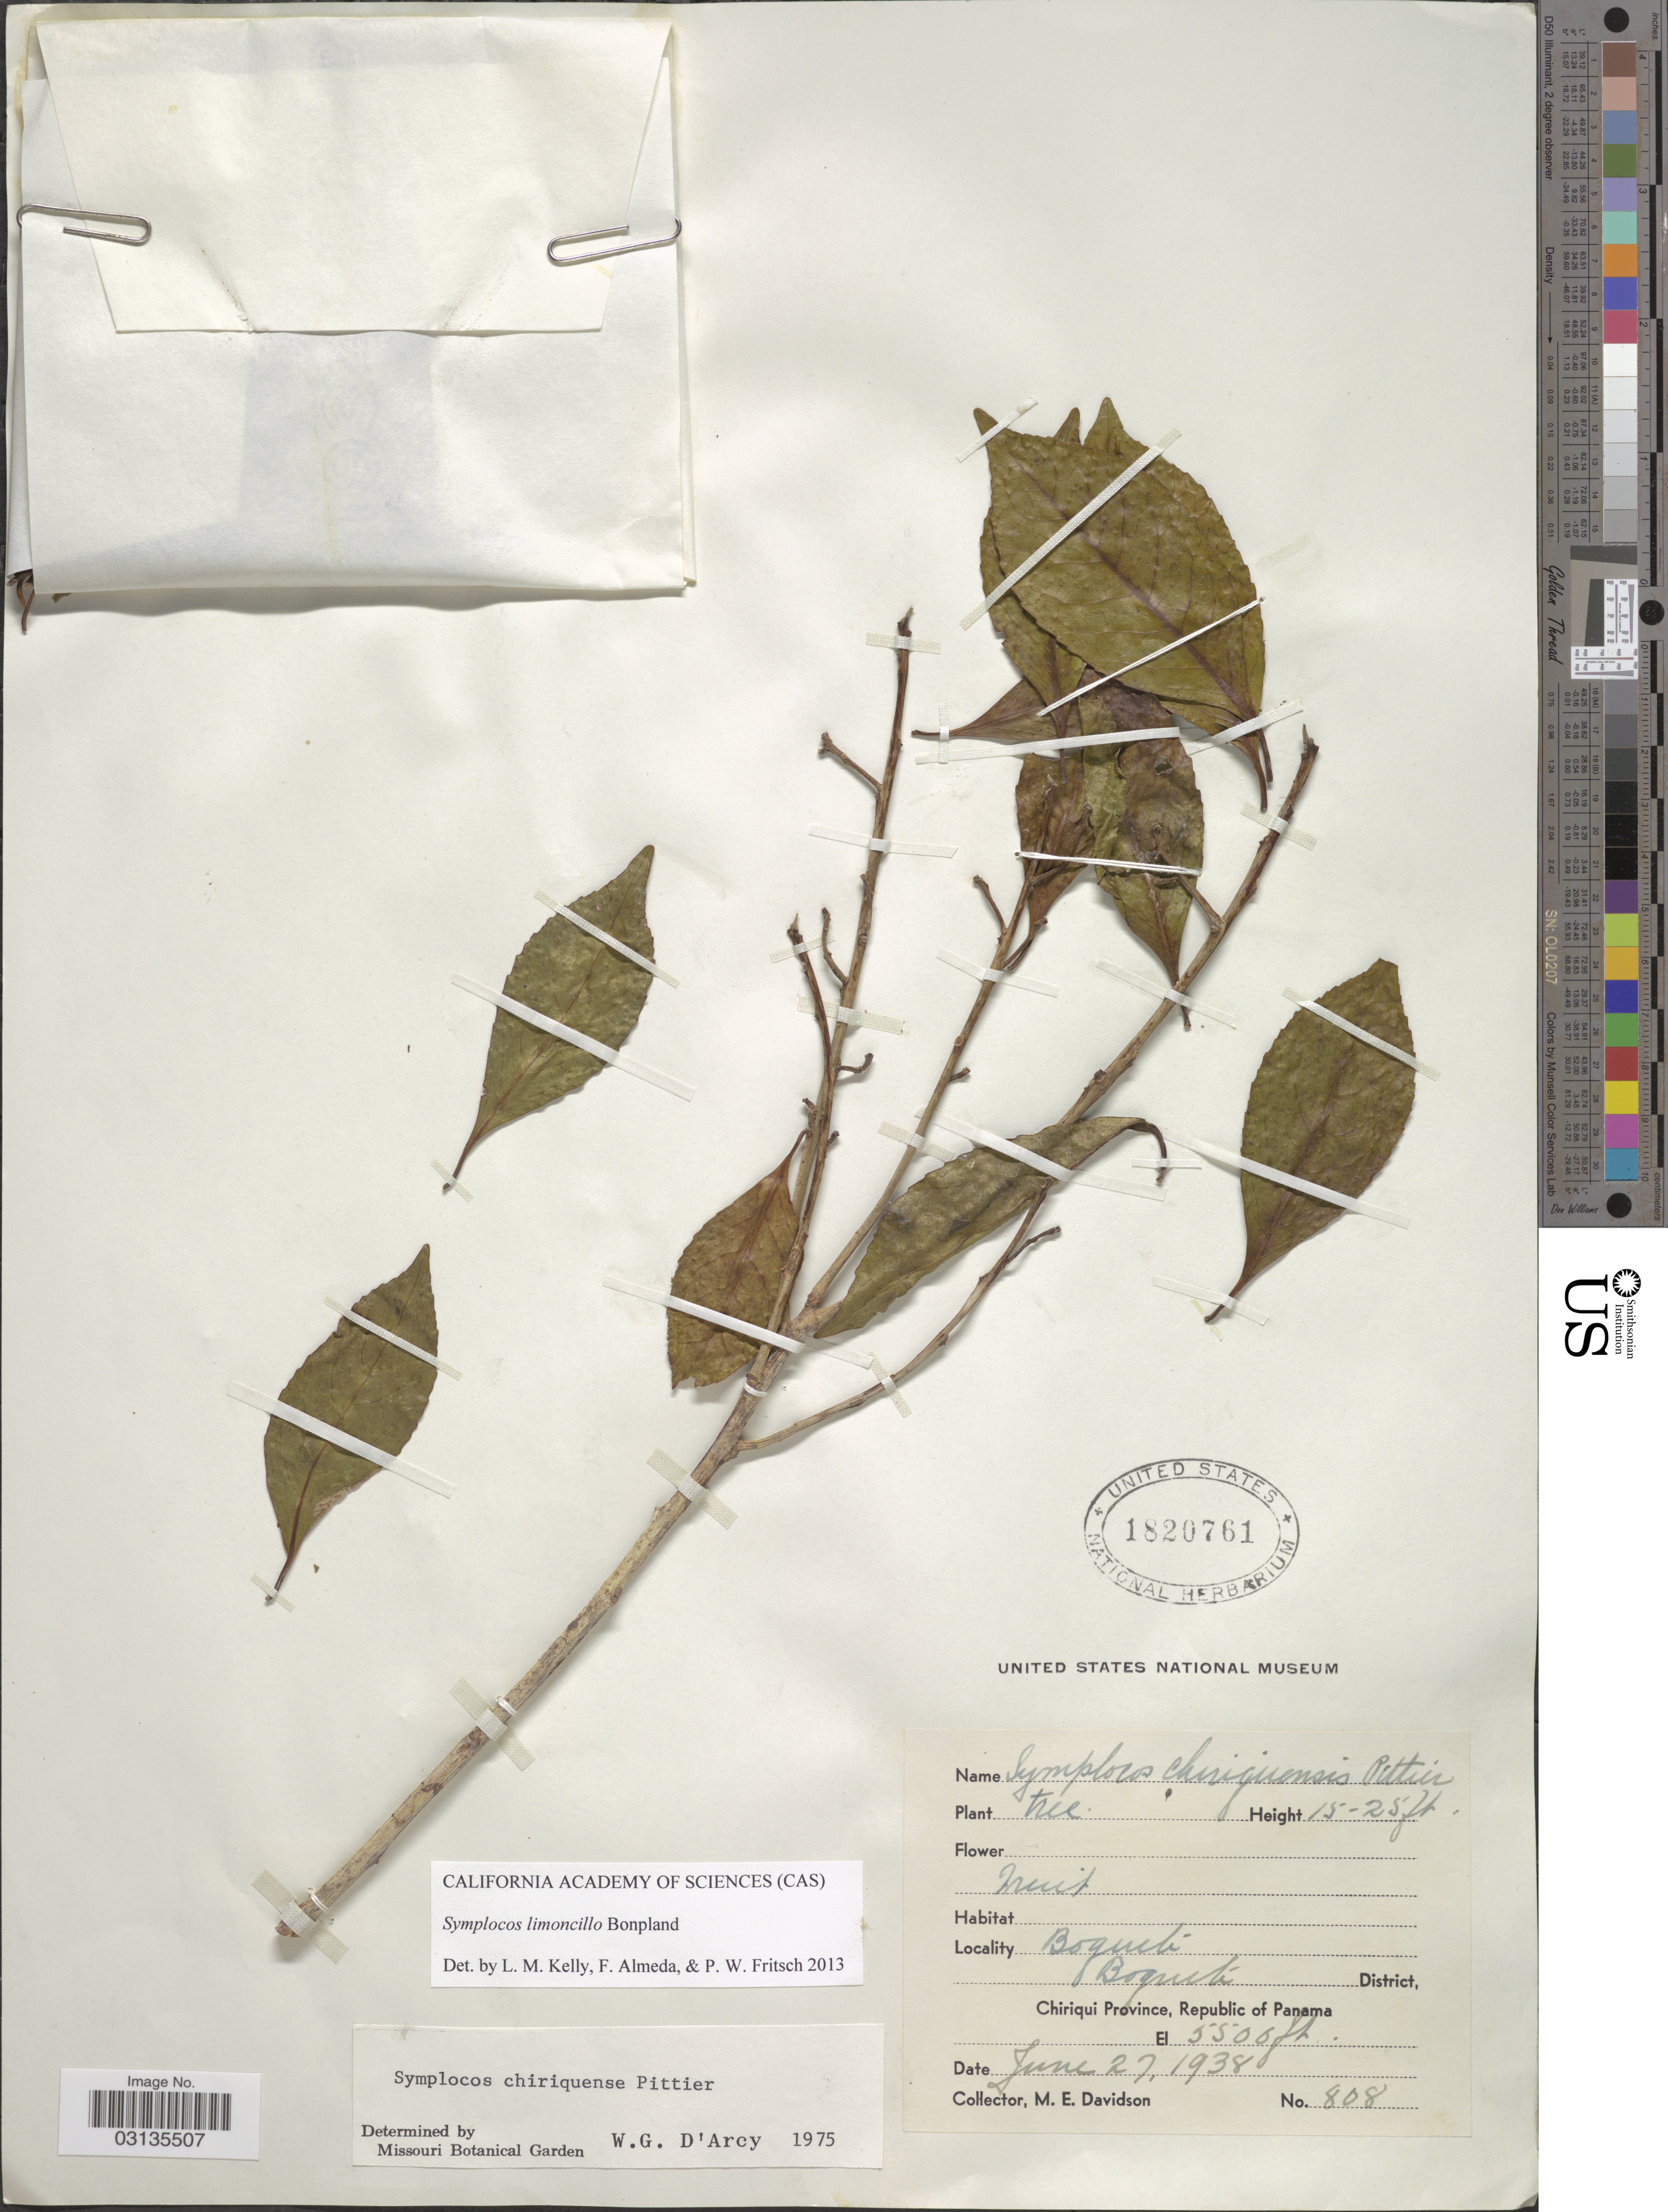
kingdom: Plantae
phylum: Tracheophyta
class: Magnoliopsida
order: Ericales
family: Symplocaceae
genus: Symplocos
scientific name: Symplocos limoncillo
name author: Bonpl.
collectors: M. E. Davidson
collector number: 808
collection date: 1938-06-27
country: Panama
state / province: Chiriqui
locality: Boquete. Boquete District, Republic of Panama.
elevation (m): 1676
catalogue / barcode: US 1820761